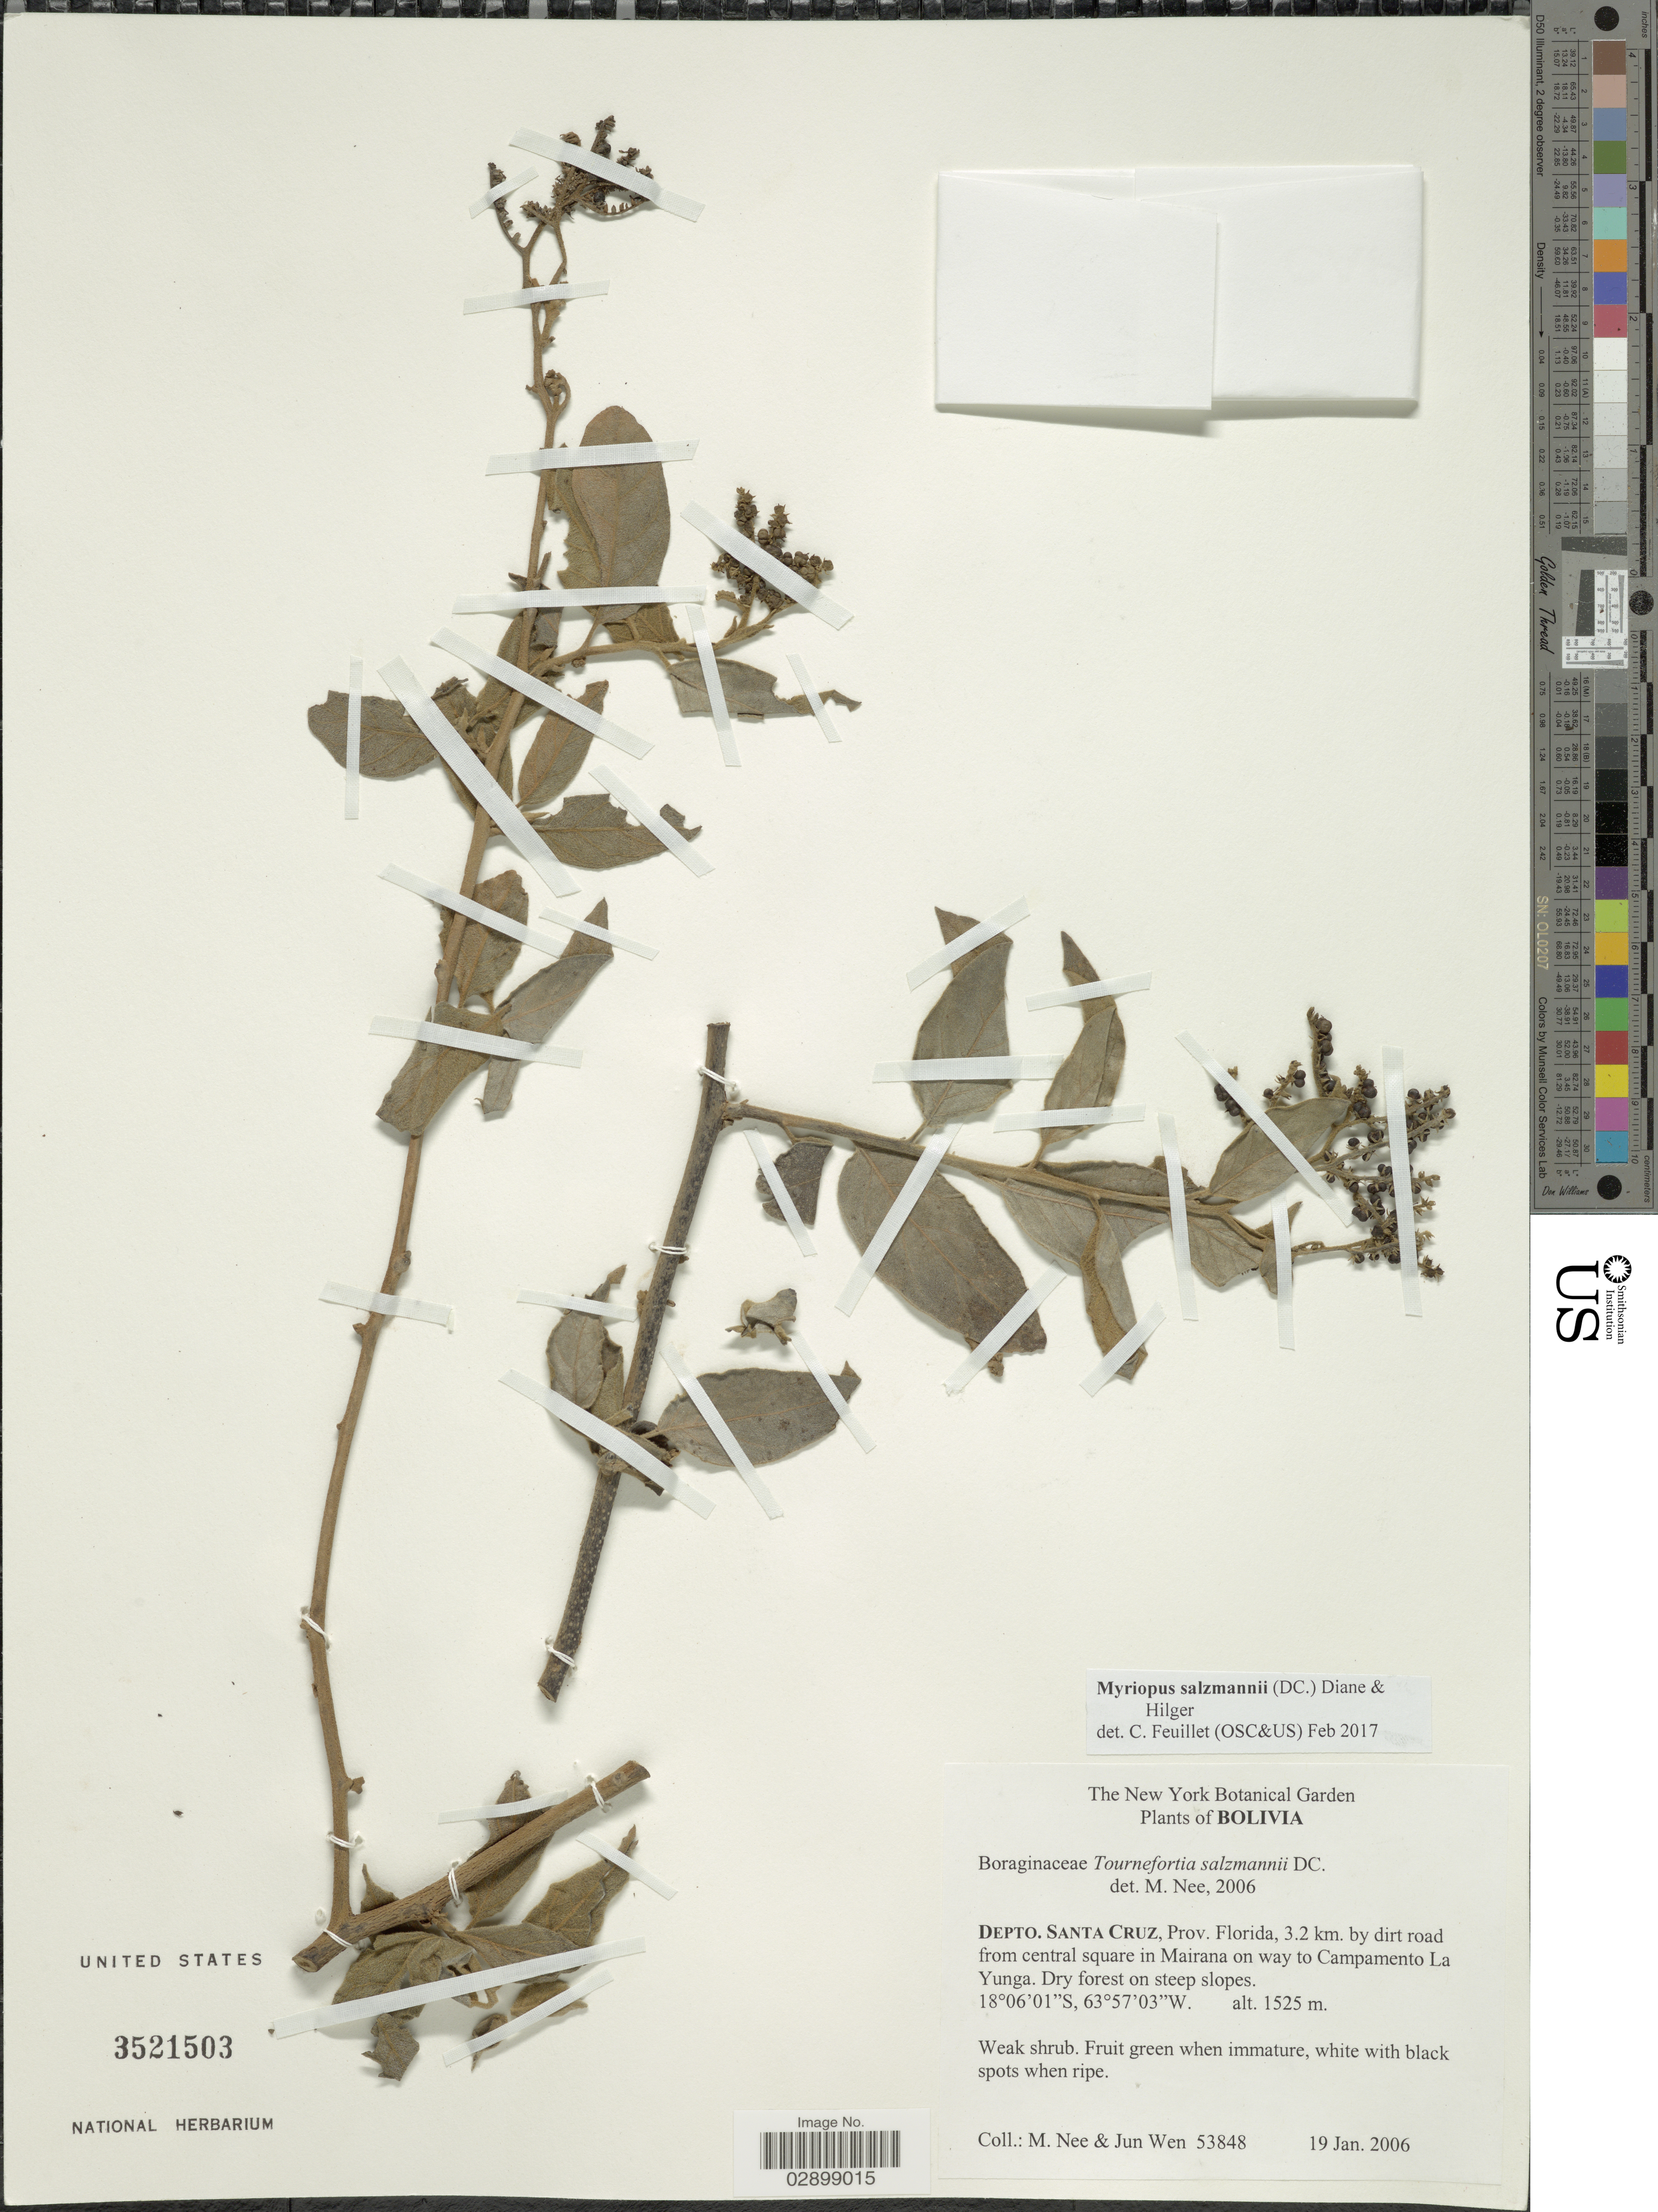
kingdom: Plantae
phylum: Tracheophyta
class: Magnoliopsida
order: Boraginales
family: Heliotropiaceae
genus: Myriopus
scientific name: Myriopus salzmannii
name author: (DC.) Diane & Hilger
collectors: M. Nee & J. Wen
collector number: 53848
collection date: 2006-01-19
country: Bolivia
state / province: Santa Cruz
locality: Depto. Santa Cruz, Prov. Florida, 3.2 km. by dirt road from central square in Mairana on way to Campamento La Yunga.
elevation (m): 1525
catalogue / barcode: US 3521503